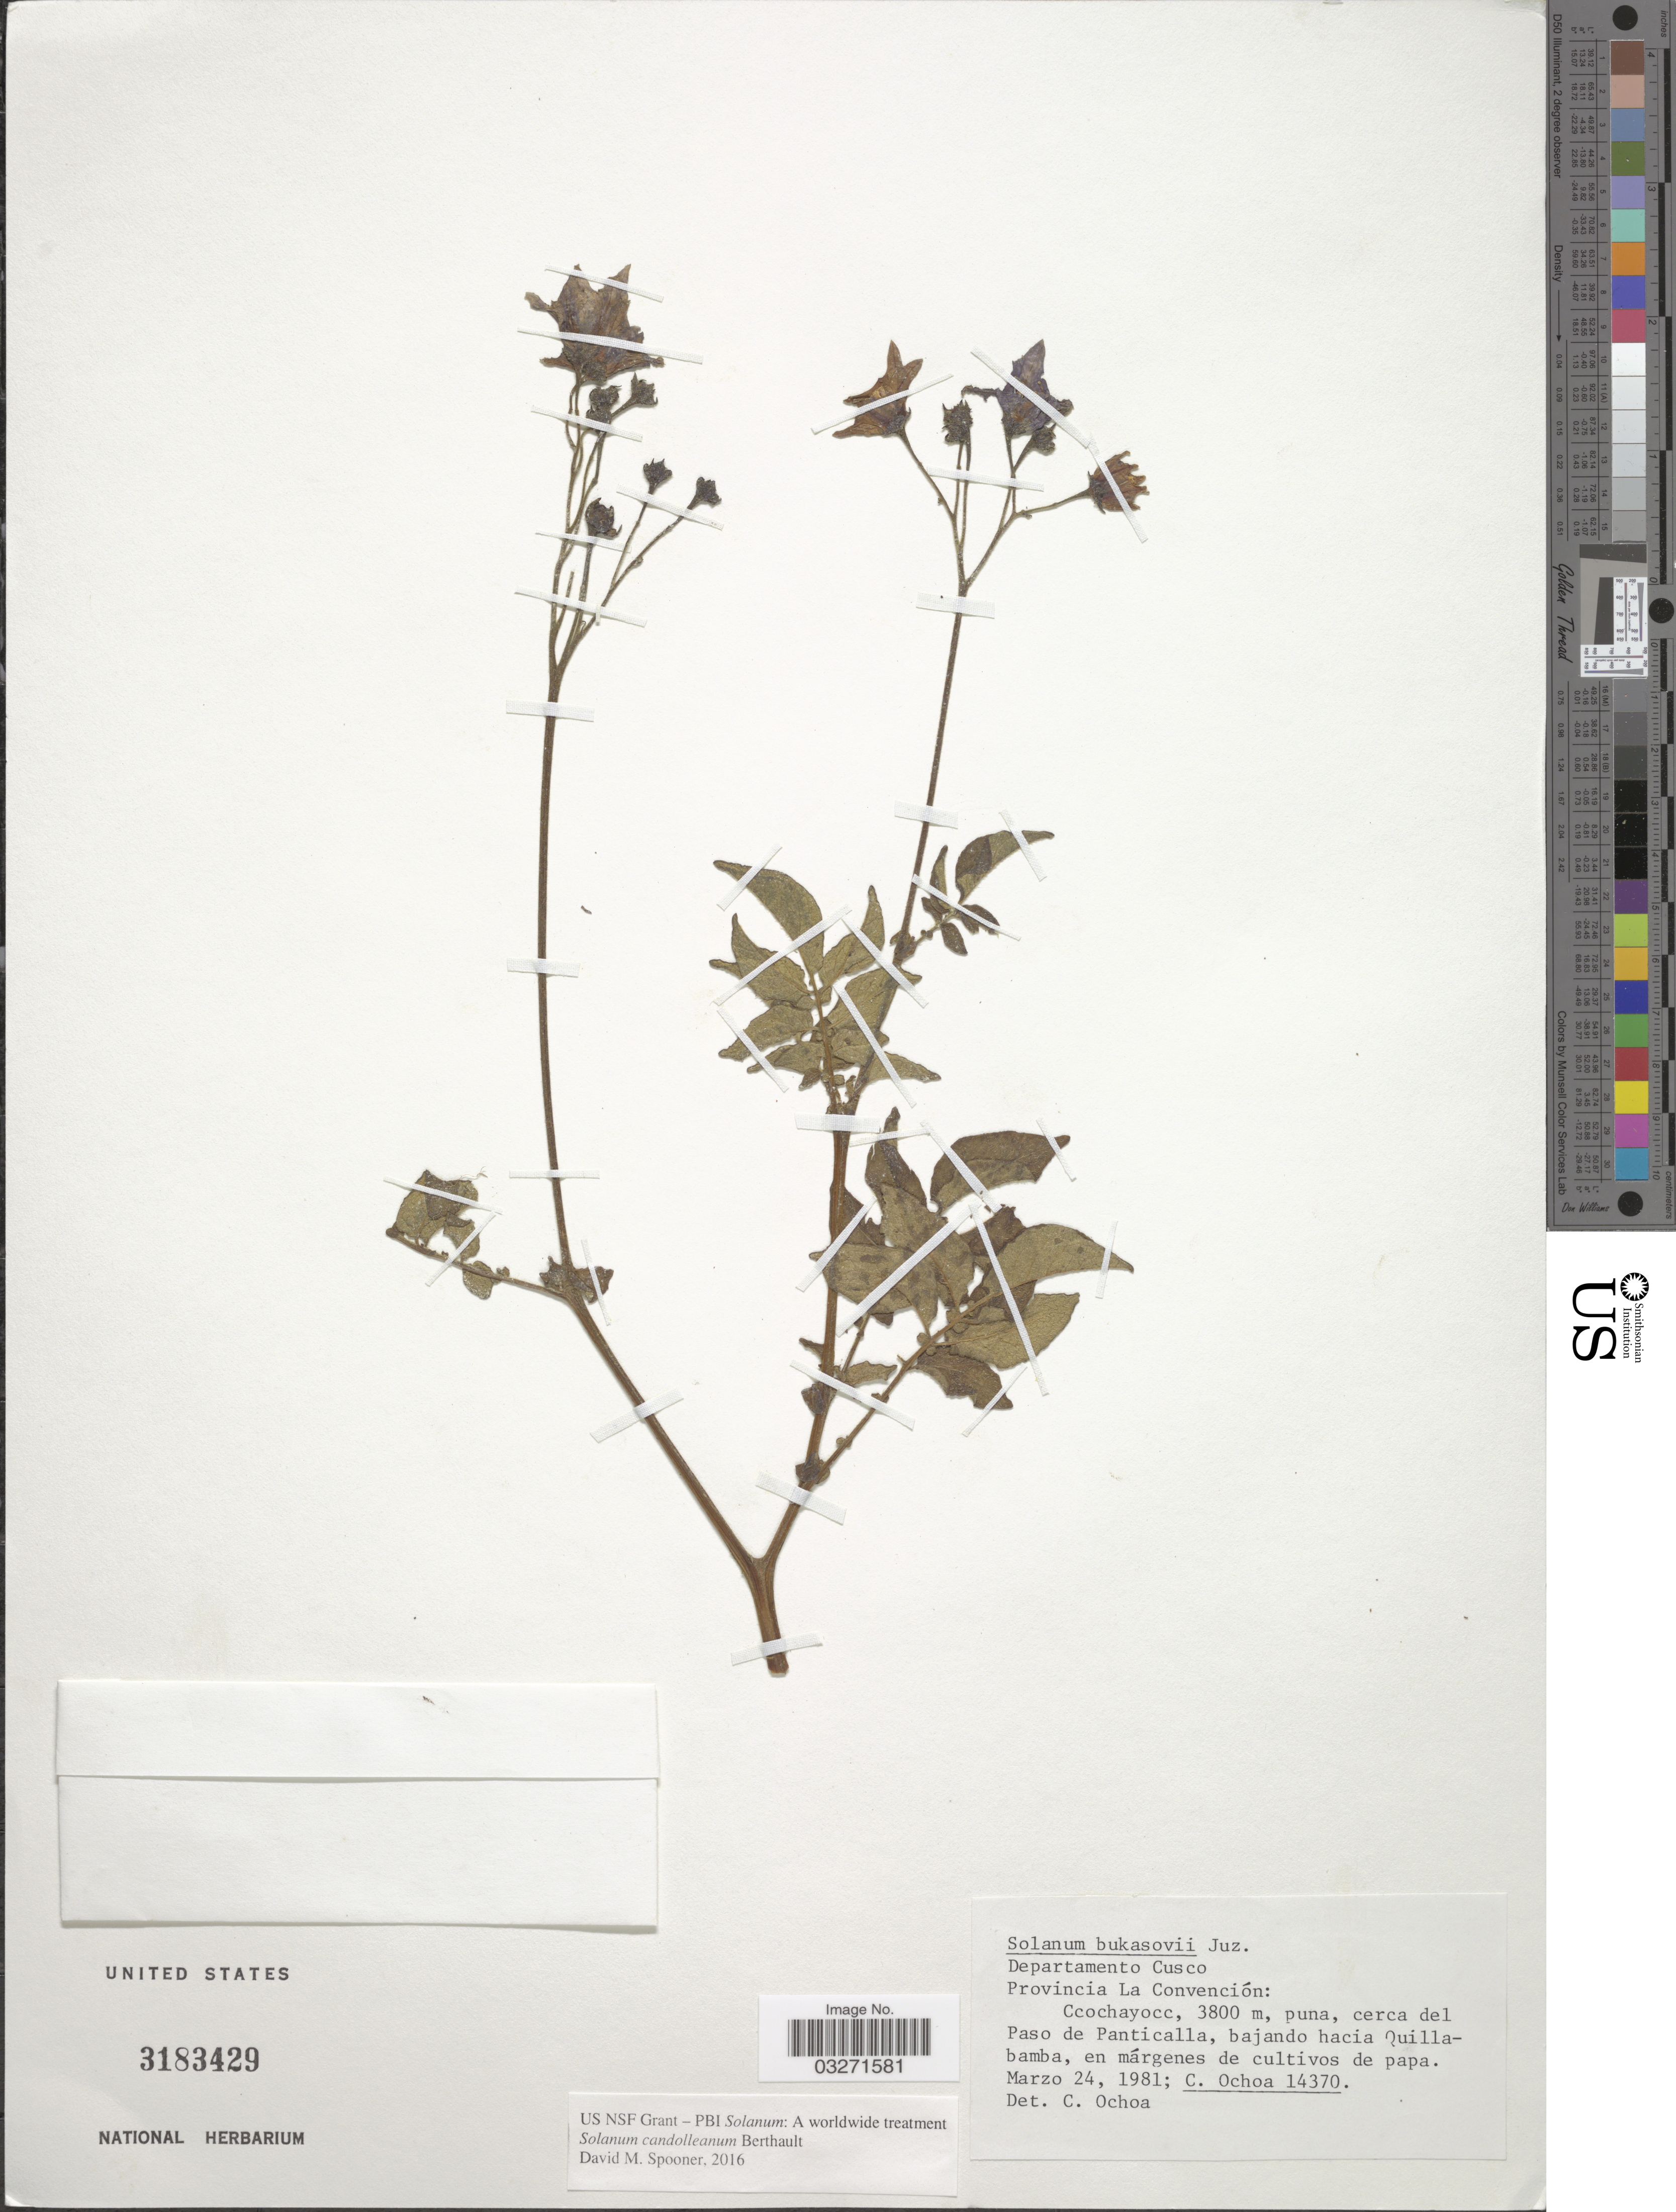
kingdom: Plantae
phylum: Tracheophyta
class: Magnoliopsida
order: Solanales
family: Solanaceae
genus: Solanum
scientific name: Solanum candolleanum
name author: Berthault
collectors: C. Ochoa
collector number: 14370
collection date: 1981-03-24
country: Peru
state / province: Cusco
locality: Departamento Cusco. Provincia La Convención: Ccochayocc, cerca del Paso de Panticalla, bajando hacia Quillabamba, en márgenes de cultivos de papa;.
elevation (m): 3800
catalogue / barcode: US 3183429